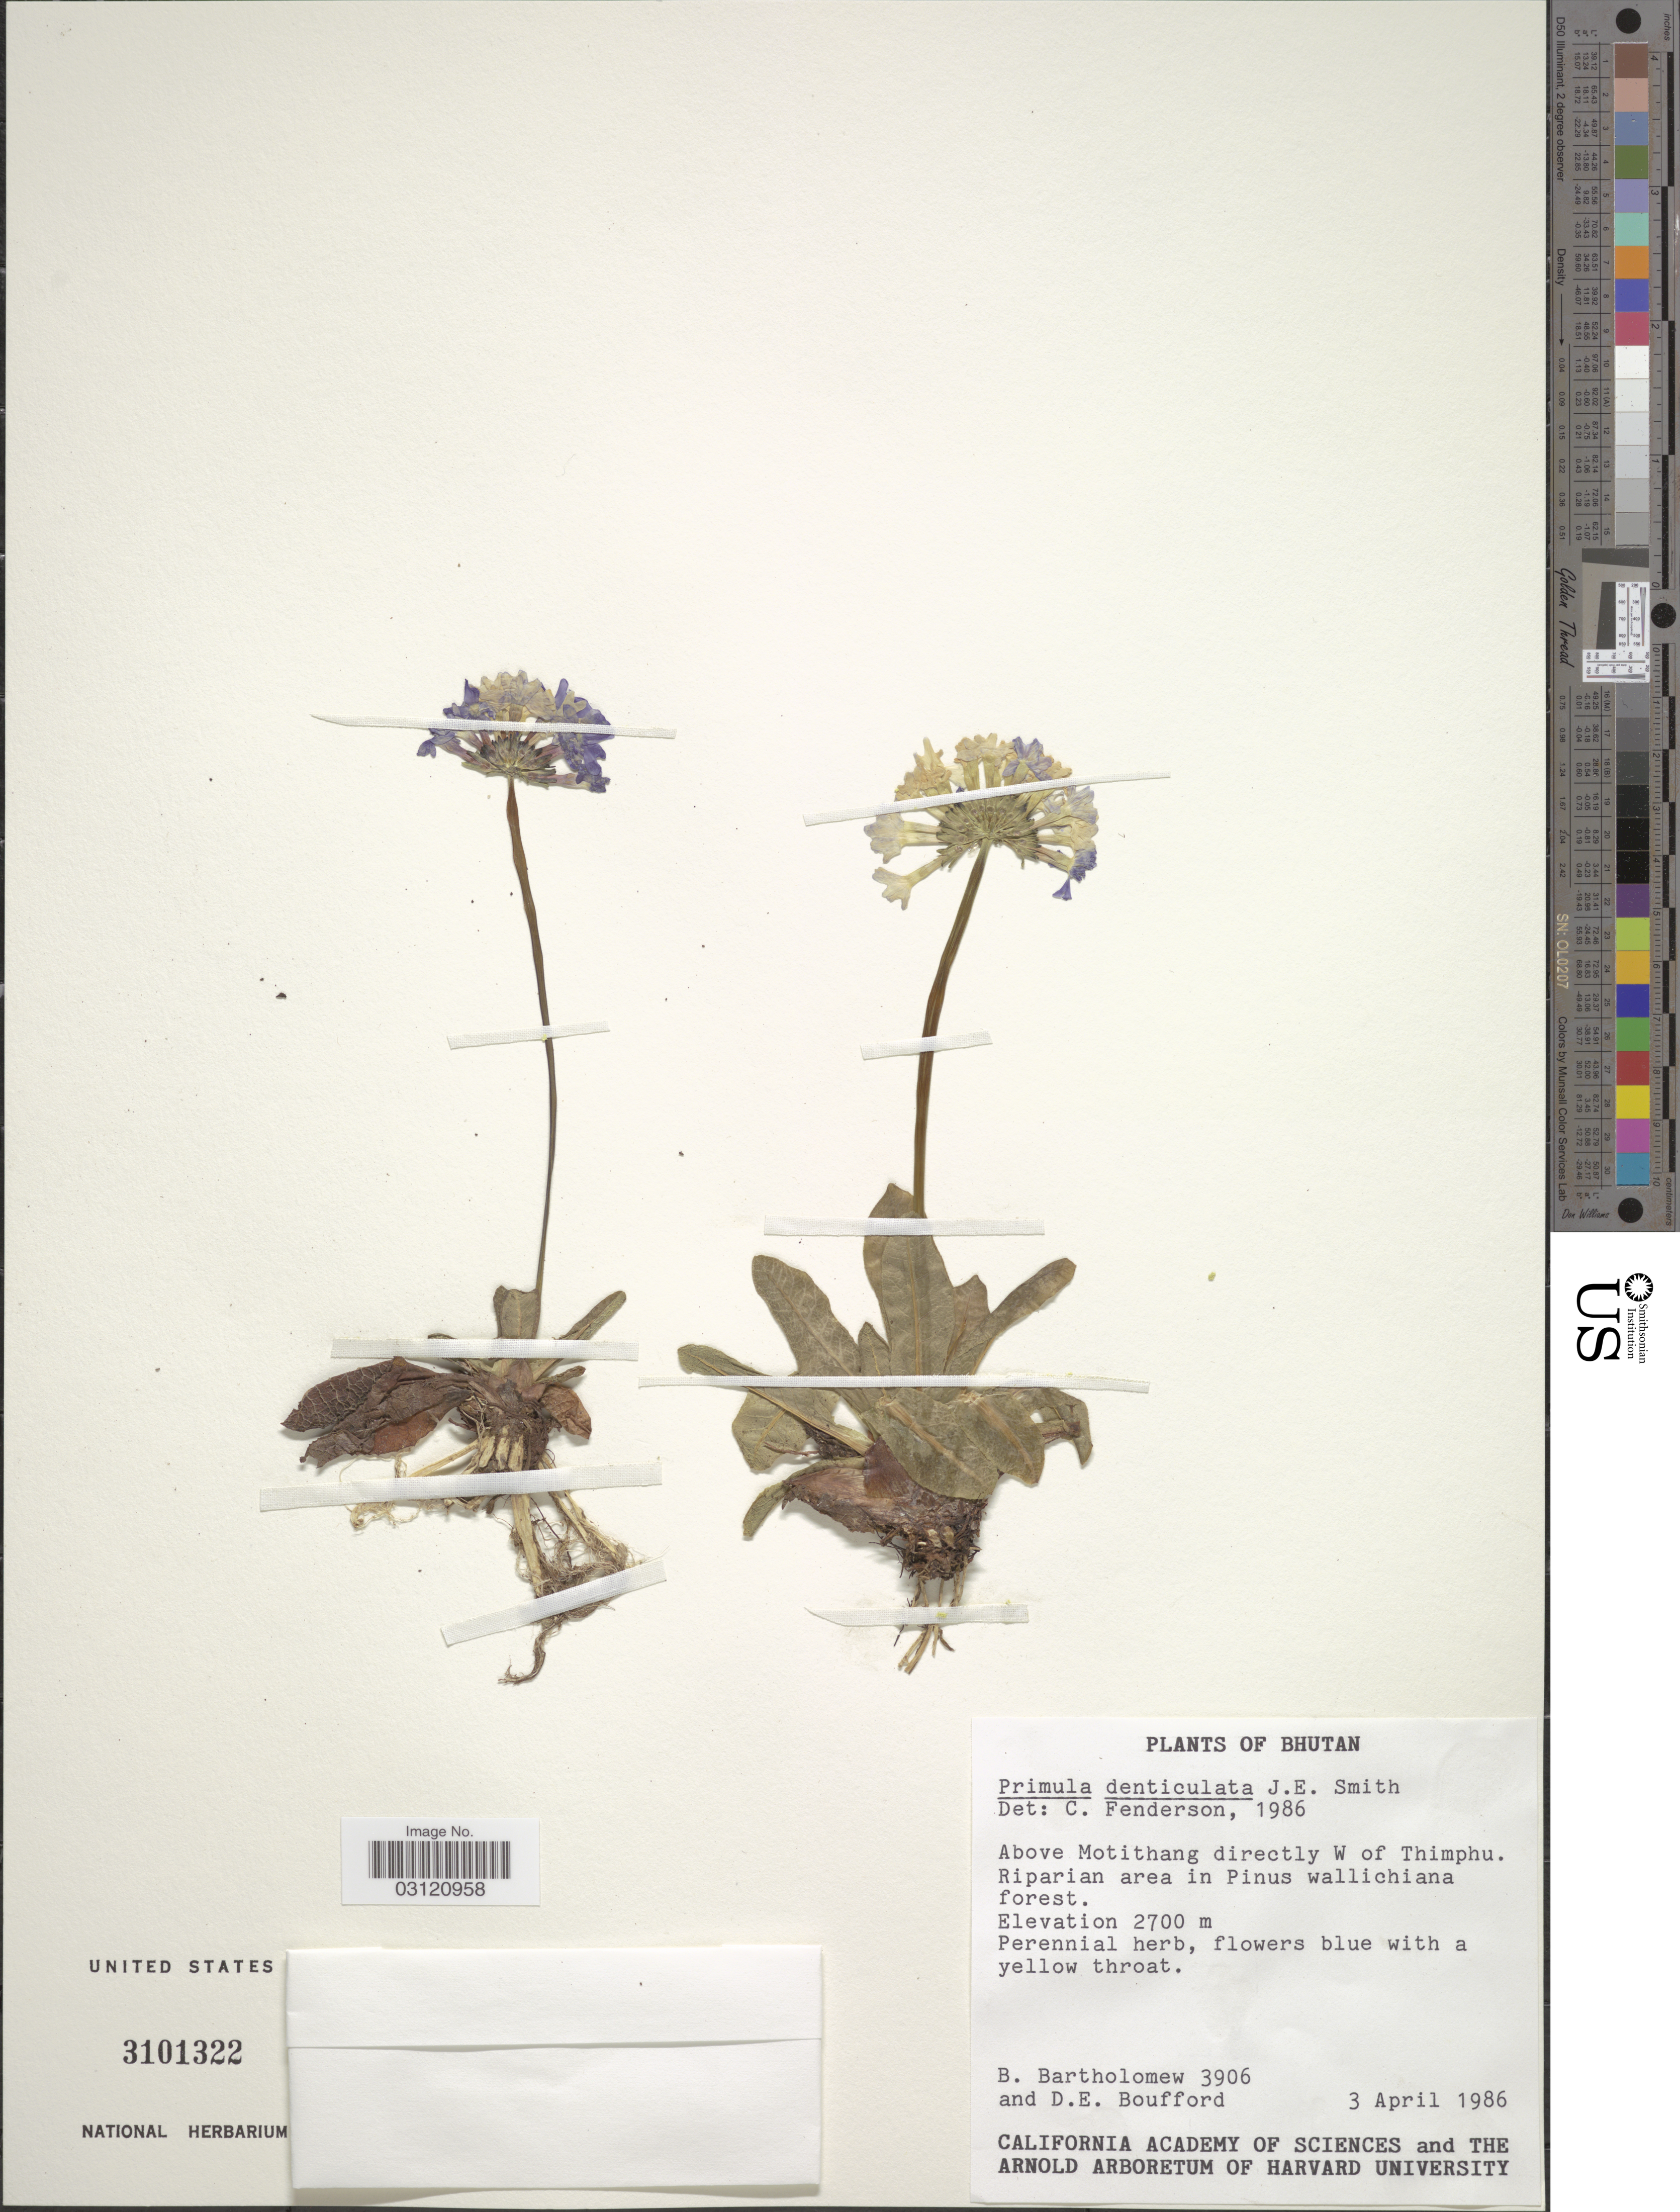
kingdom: Plantae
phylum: Tracheophyta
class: Magnoliopsida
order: Ericales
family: Primulaceae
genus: Primula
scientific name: Primula denticulata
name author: Sm.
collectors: B. Bartholomew & D. E. Boufford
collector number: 3906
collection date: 1986-04-03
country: Bhutan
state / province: Thimphu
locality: Above Motithang directly W of Thimphu. Riparian area in Pinus wallichiana forest.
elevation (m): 2700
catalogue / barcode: US 3101322